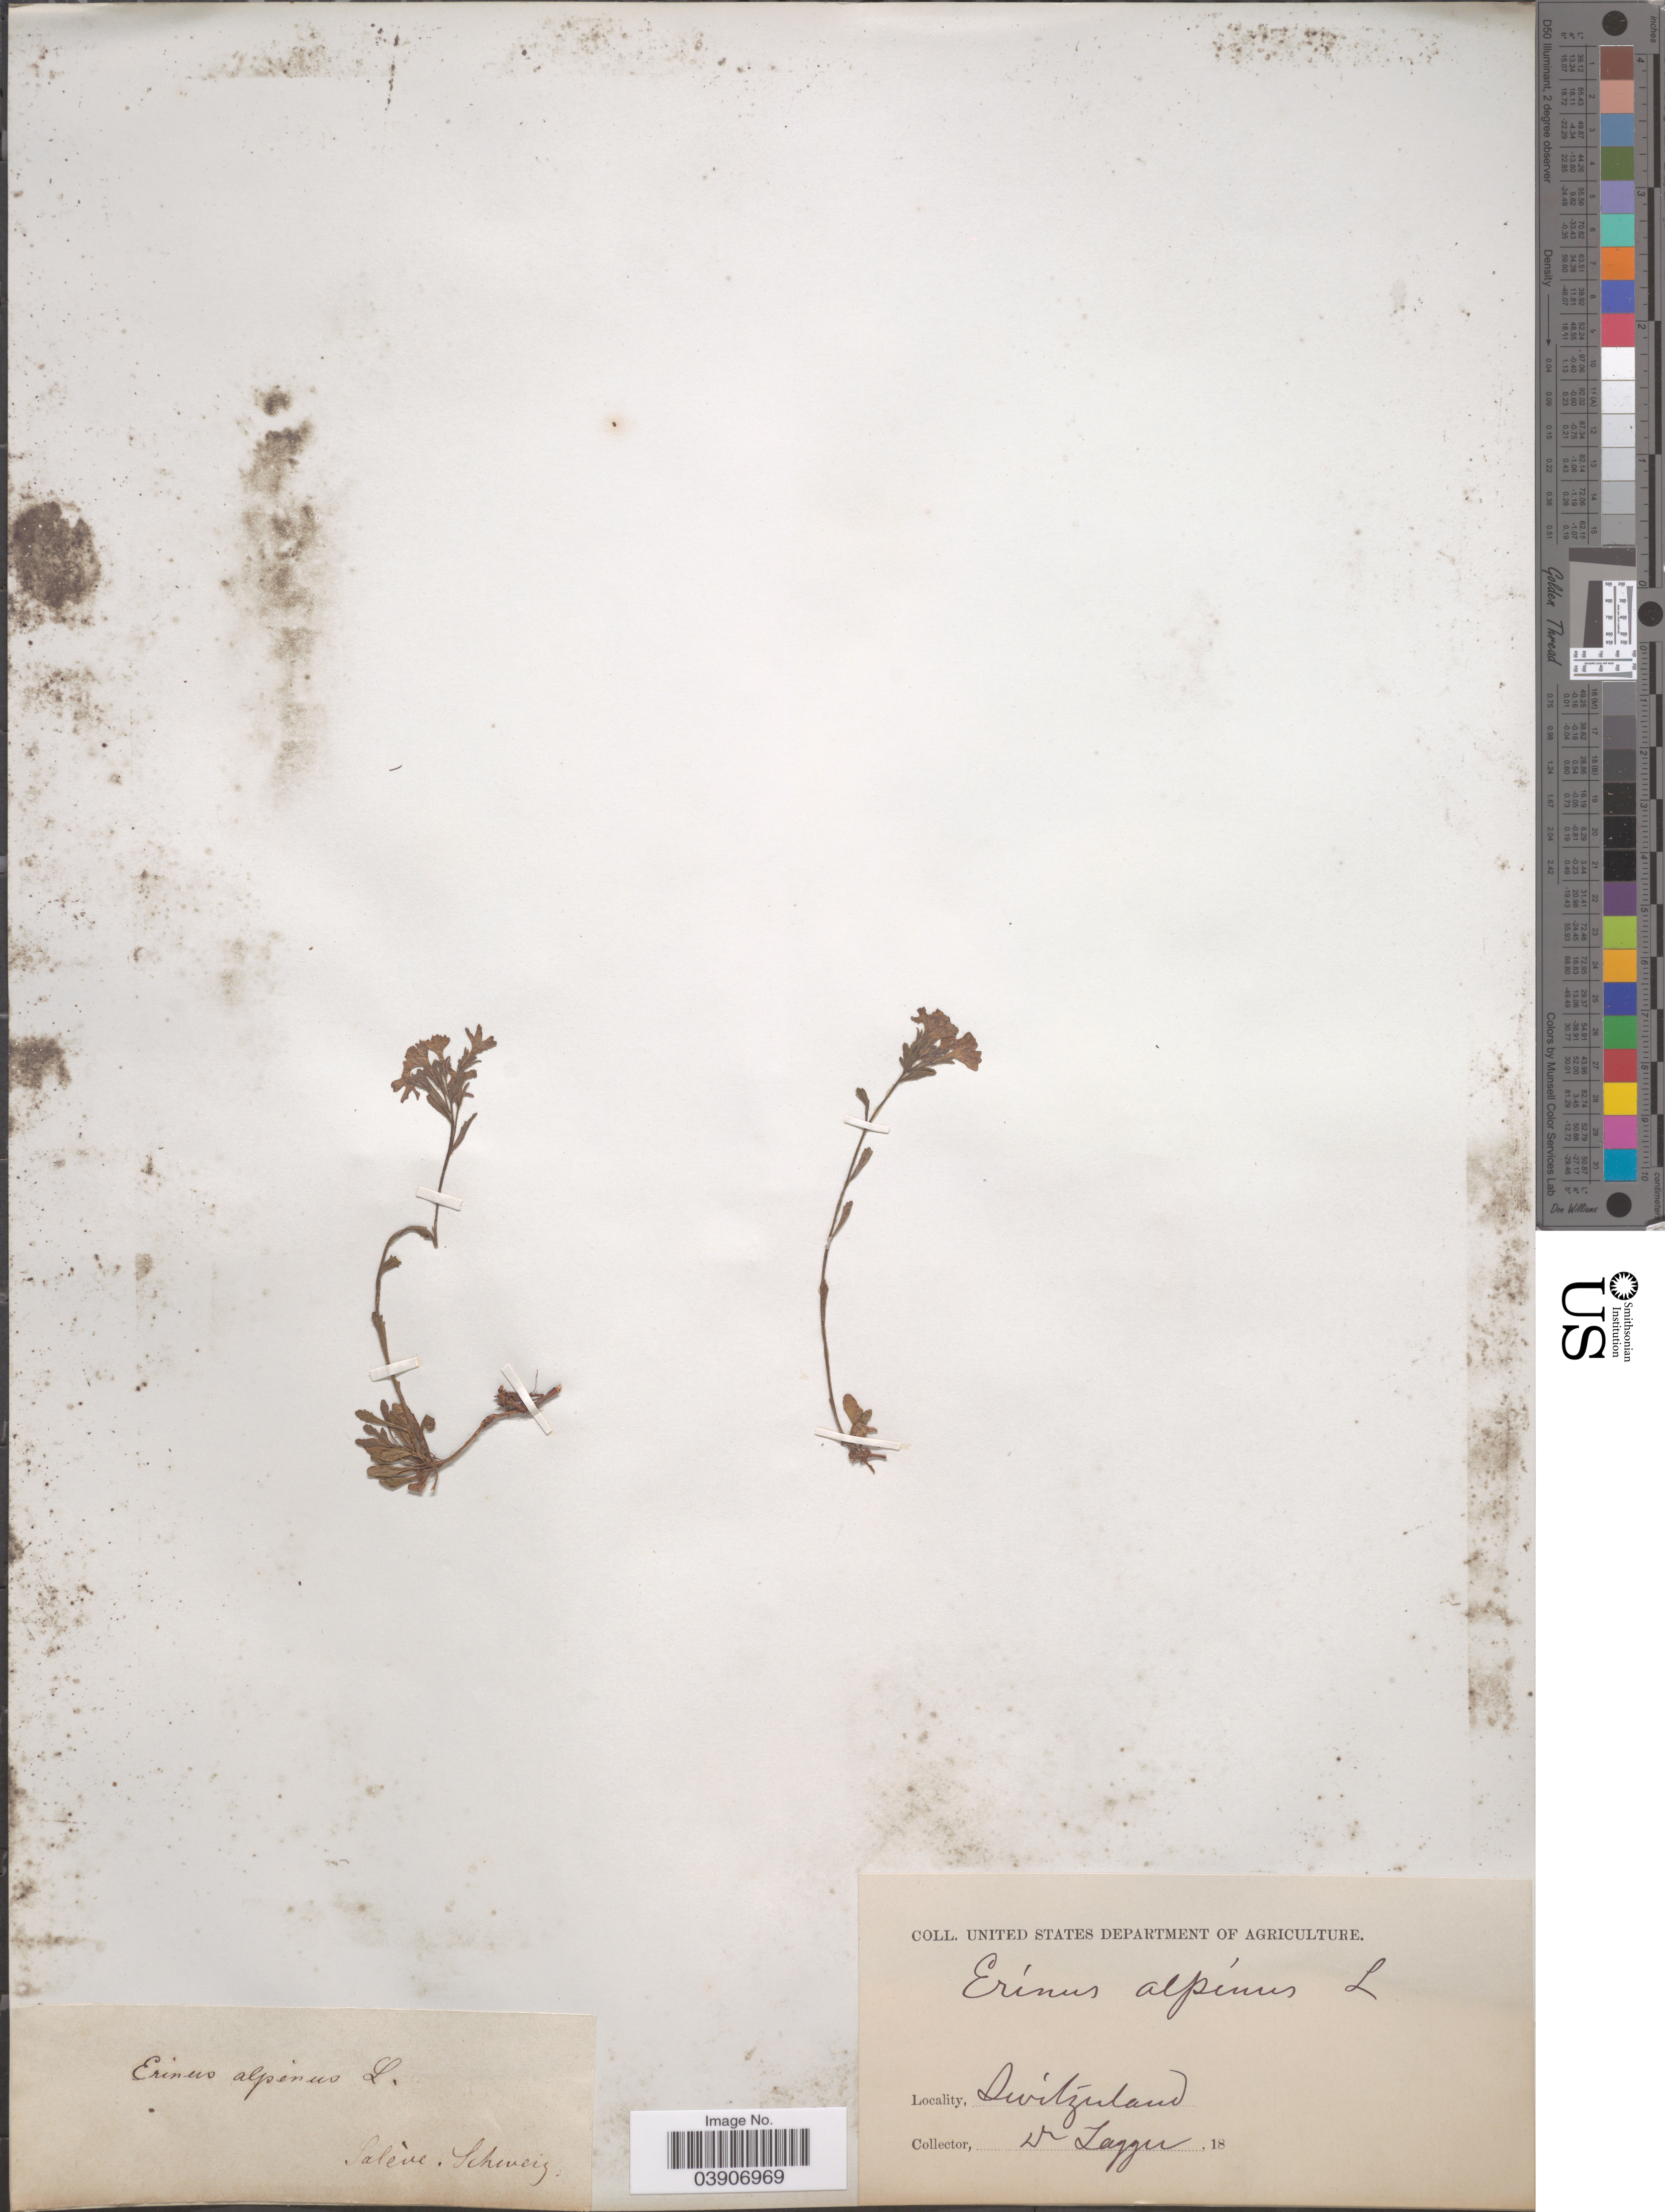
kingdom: Plantae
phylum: Tracheophyta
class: Magnoliopsida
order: Lamiales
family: Plantaginaceae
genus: Erinus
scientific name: Erinus alpinus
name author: L.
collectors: F. J. Lagger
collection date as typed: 18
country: Switzerland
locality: Salève, Schweiz.